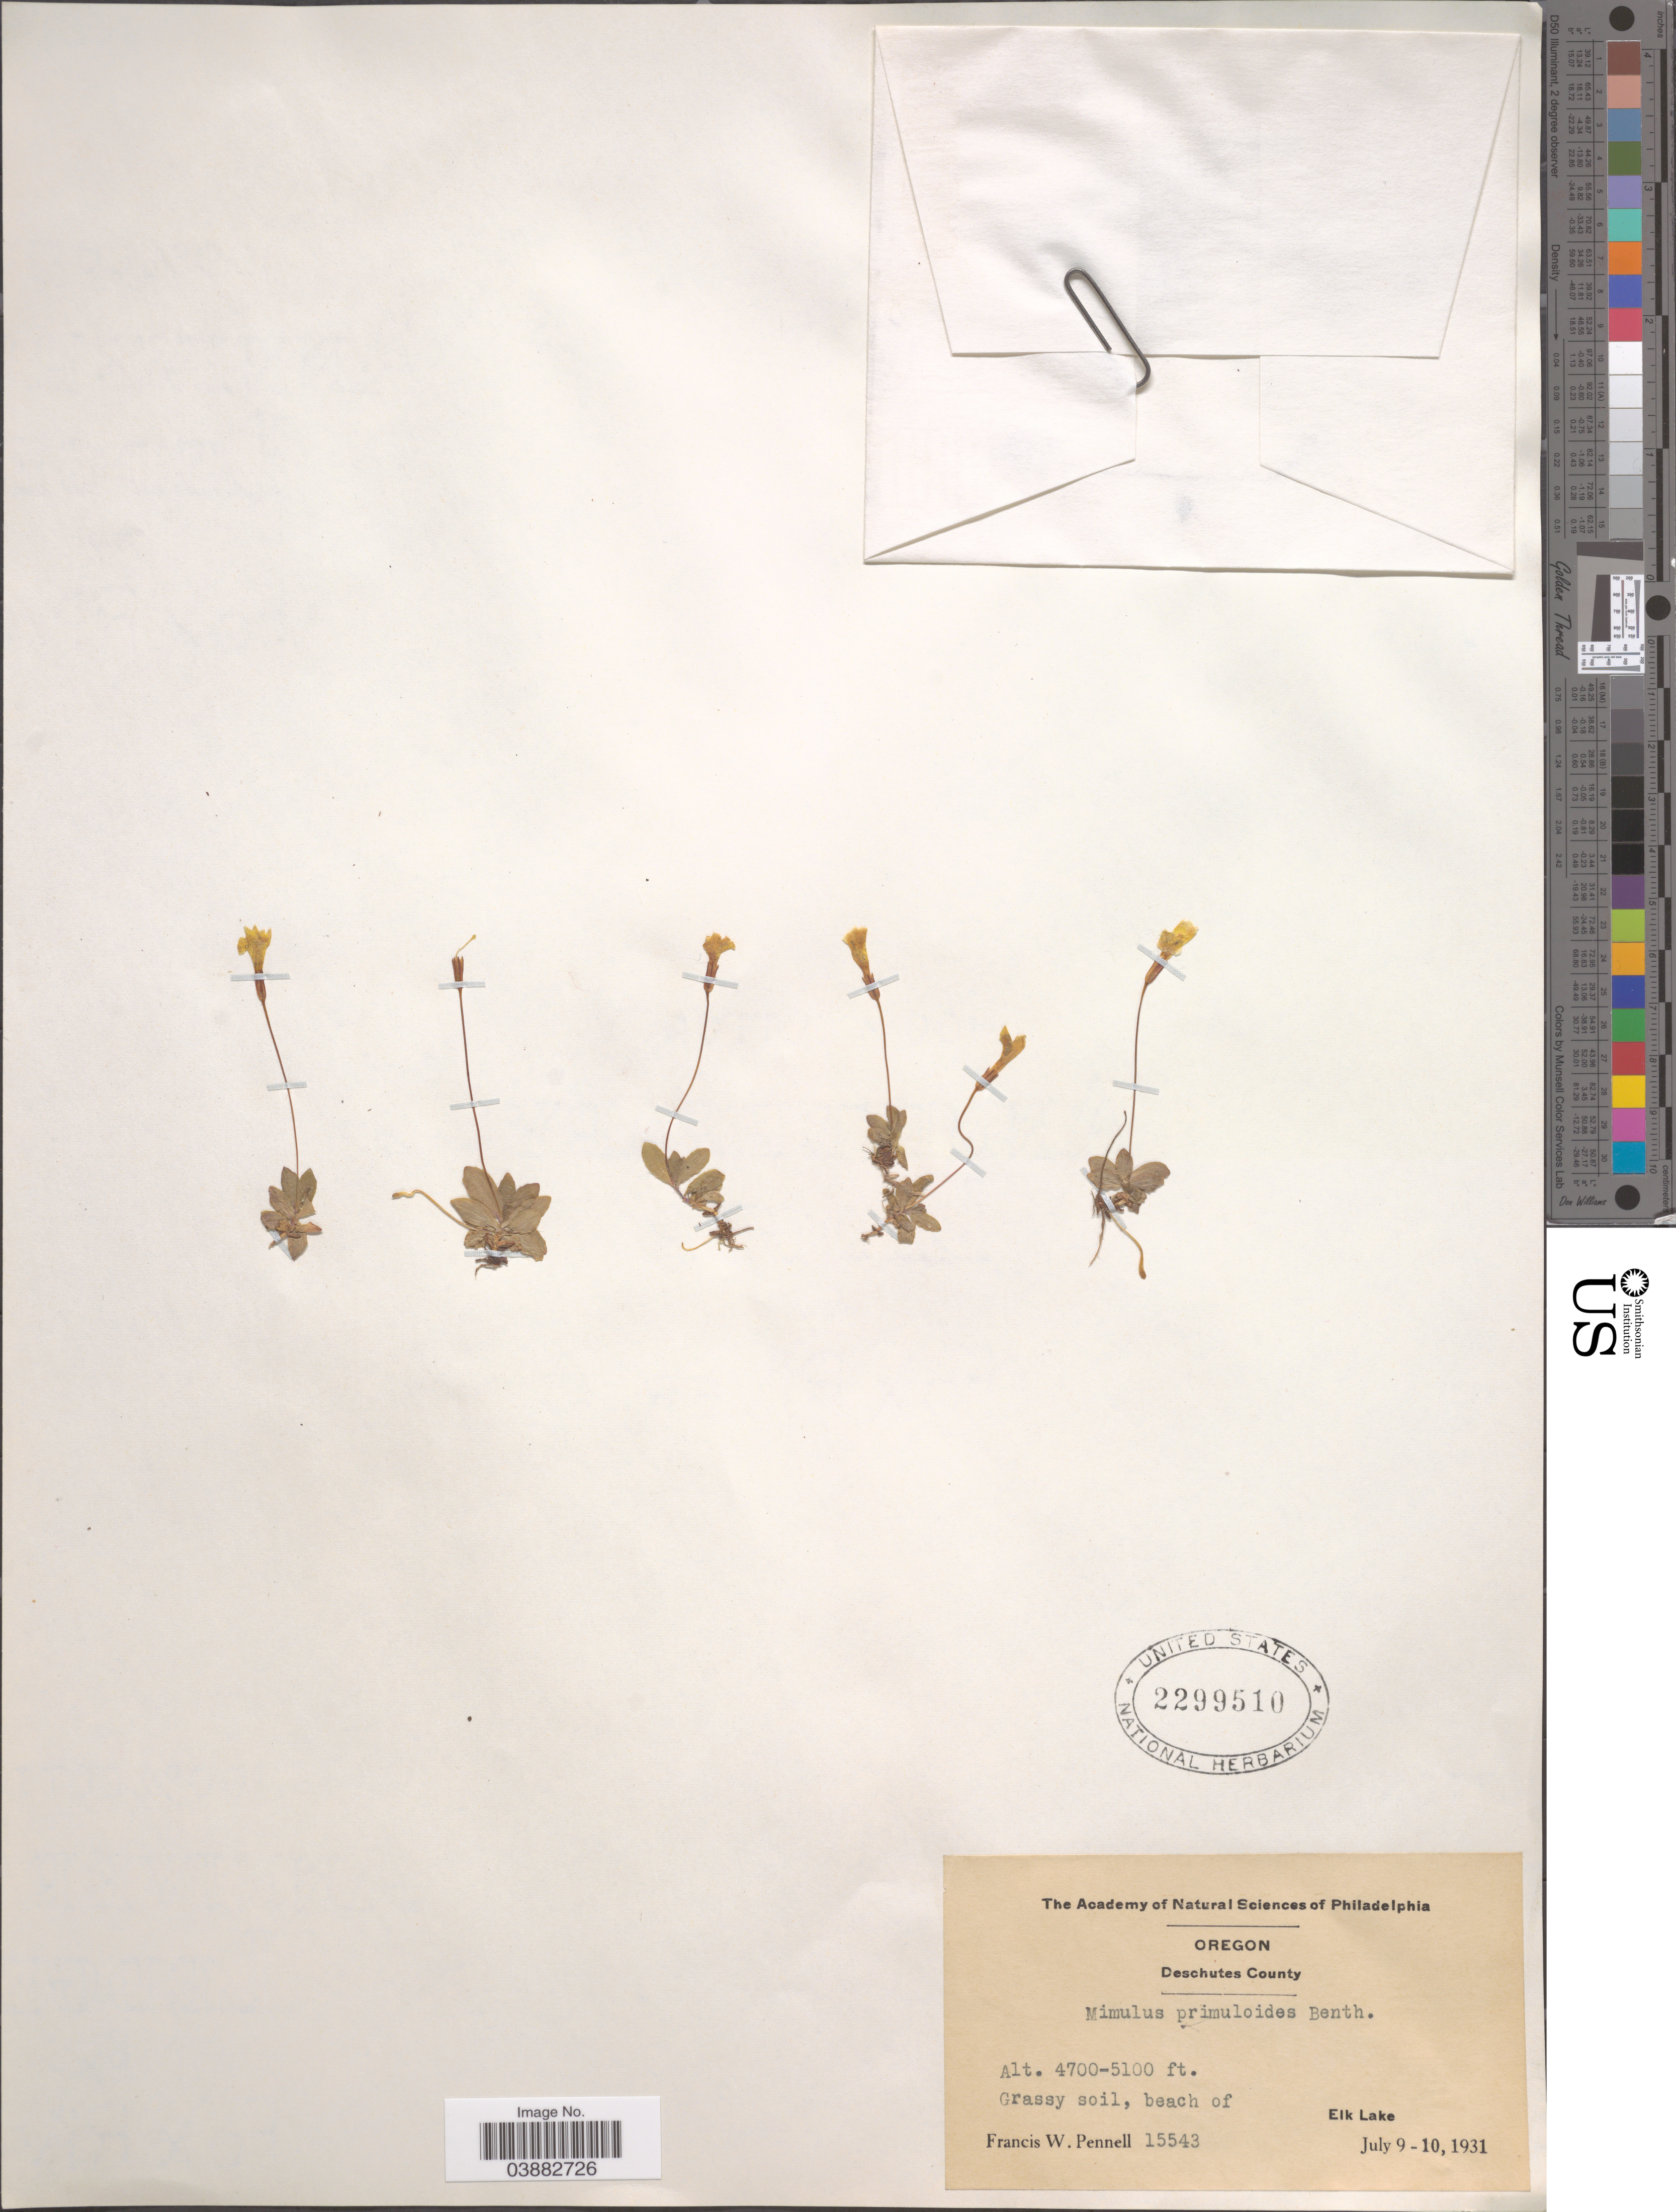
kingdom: Plantae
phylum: Tracheophyta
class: Magnoliopsida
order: Lamiales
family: Phrymaceae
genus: Mimulus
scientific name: Mimulus primuloides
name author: Benth.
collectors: F. W. Pennell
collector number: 15543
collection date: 1931-07-09/1931-07-10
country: United States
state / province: Oregon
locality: Deschutes County. Grassy soil, beach of Elk Lake.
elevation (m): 1433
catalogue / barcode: US 2299510